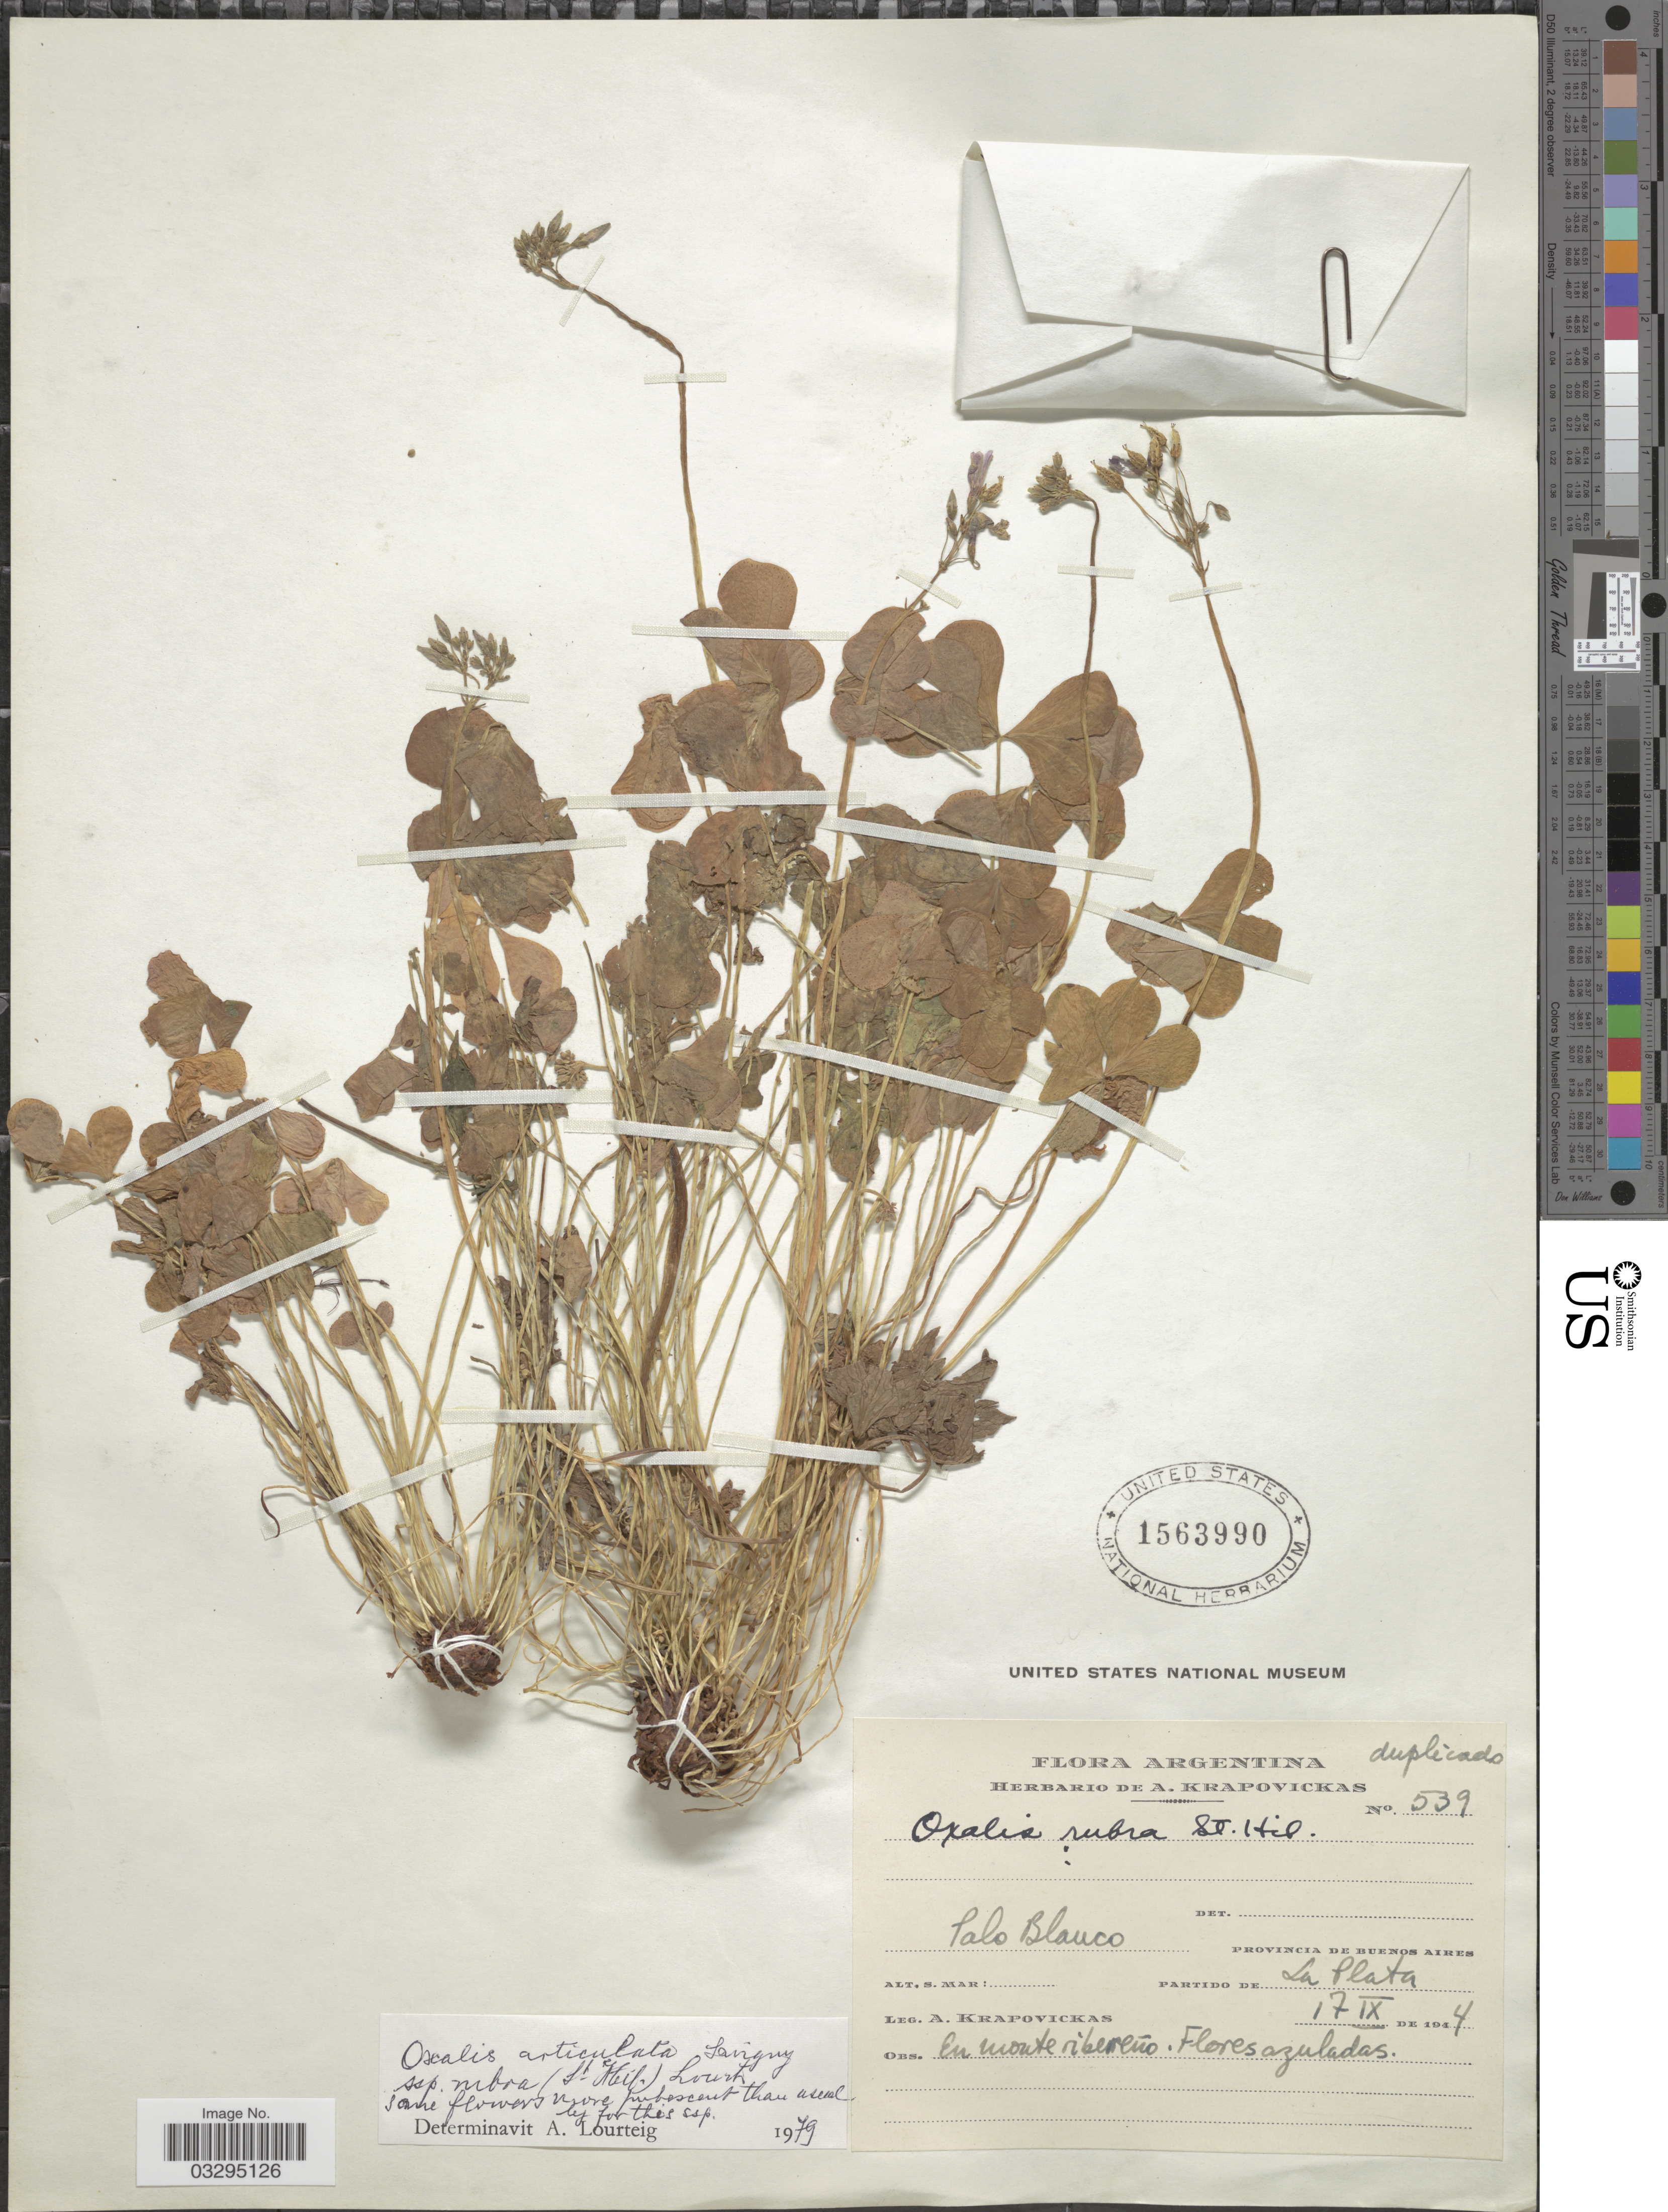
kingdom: Plantae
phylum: Tracheophyta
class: Magnoliopsida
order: Oxalidales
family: Oxalidaceae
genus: Oxalis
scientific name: Oxalis articulata subsp. rubra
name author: (A. St.-Hil.) Lourteig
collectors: A. Krapovickas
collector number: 539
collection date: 1944-09-17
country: Argentina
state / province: Buenos Aires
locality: Salo Blanco. Provincia de Buenos Aires. La Plata.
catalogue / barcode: US 1563990